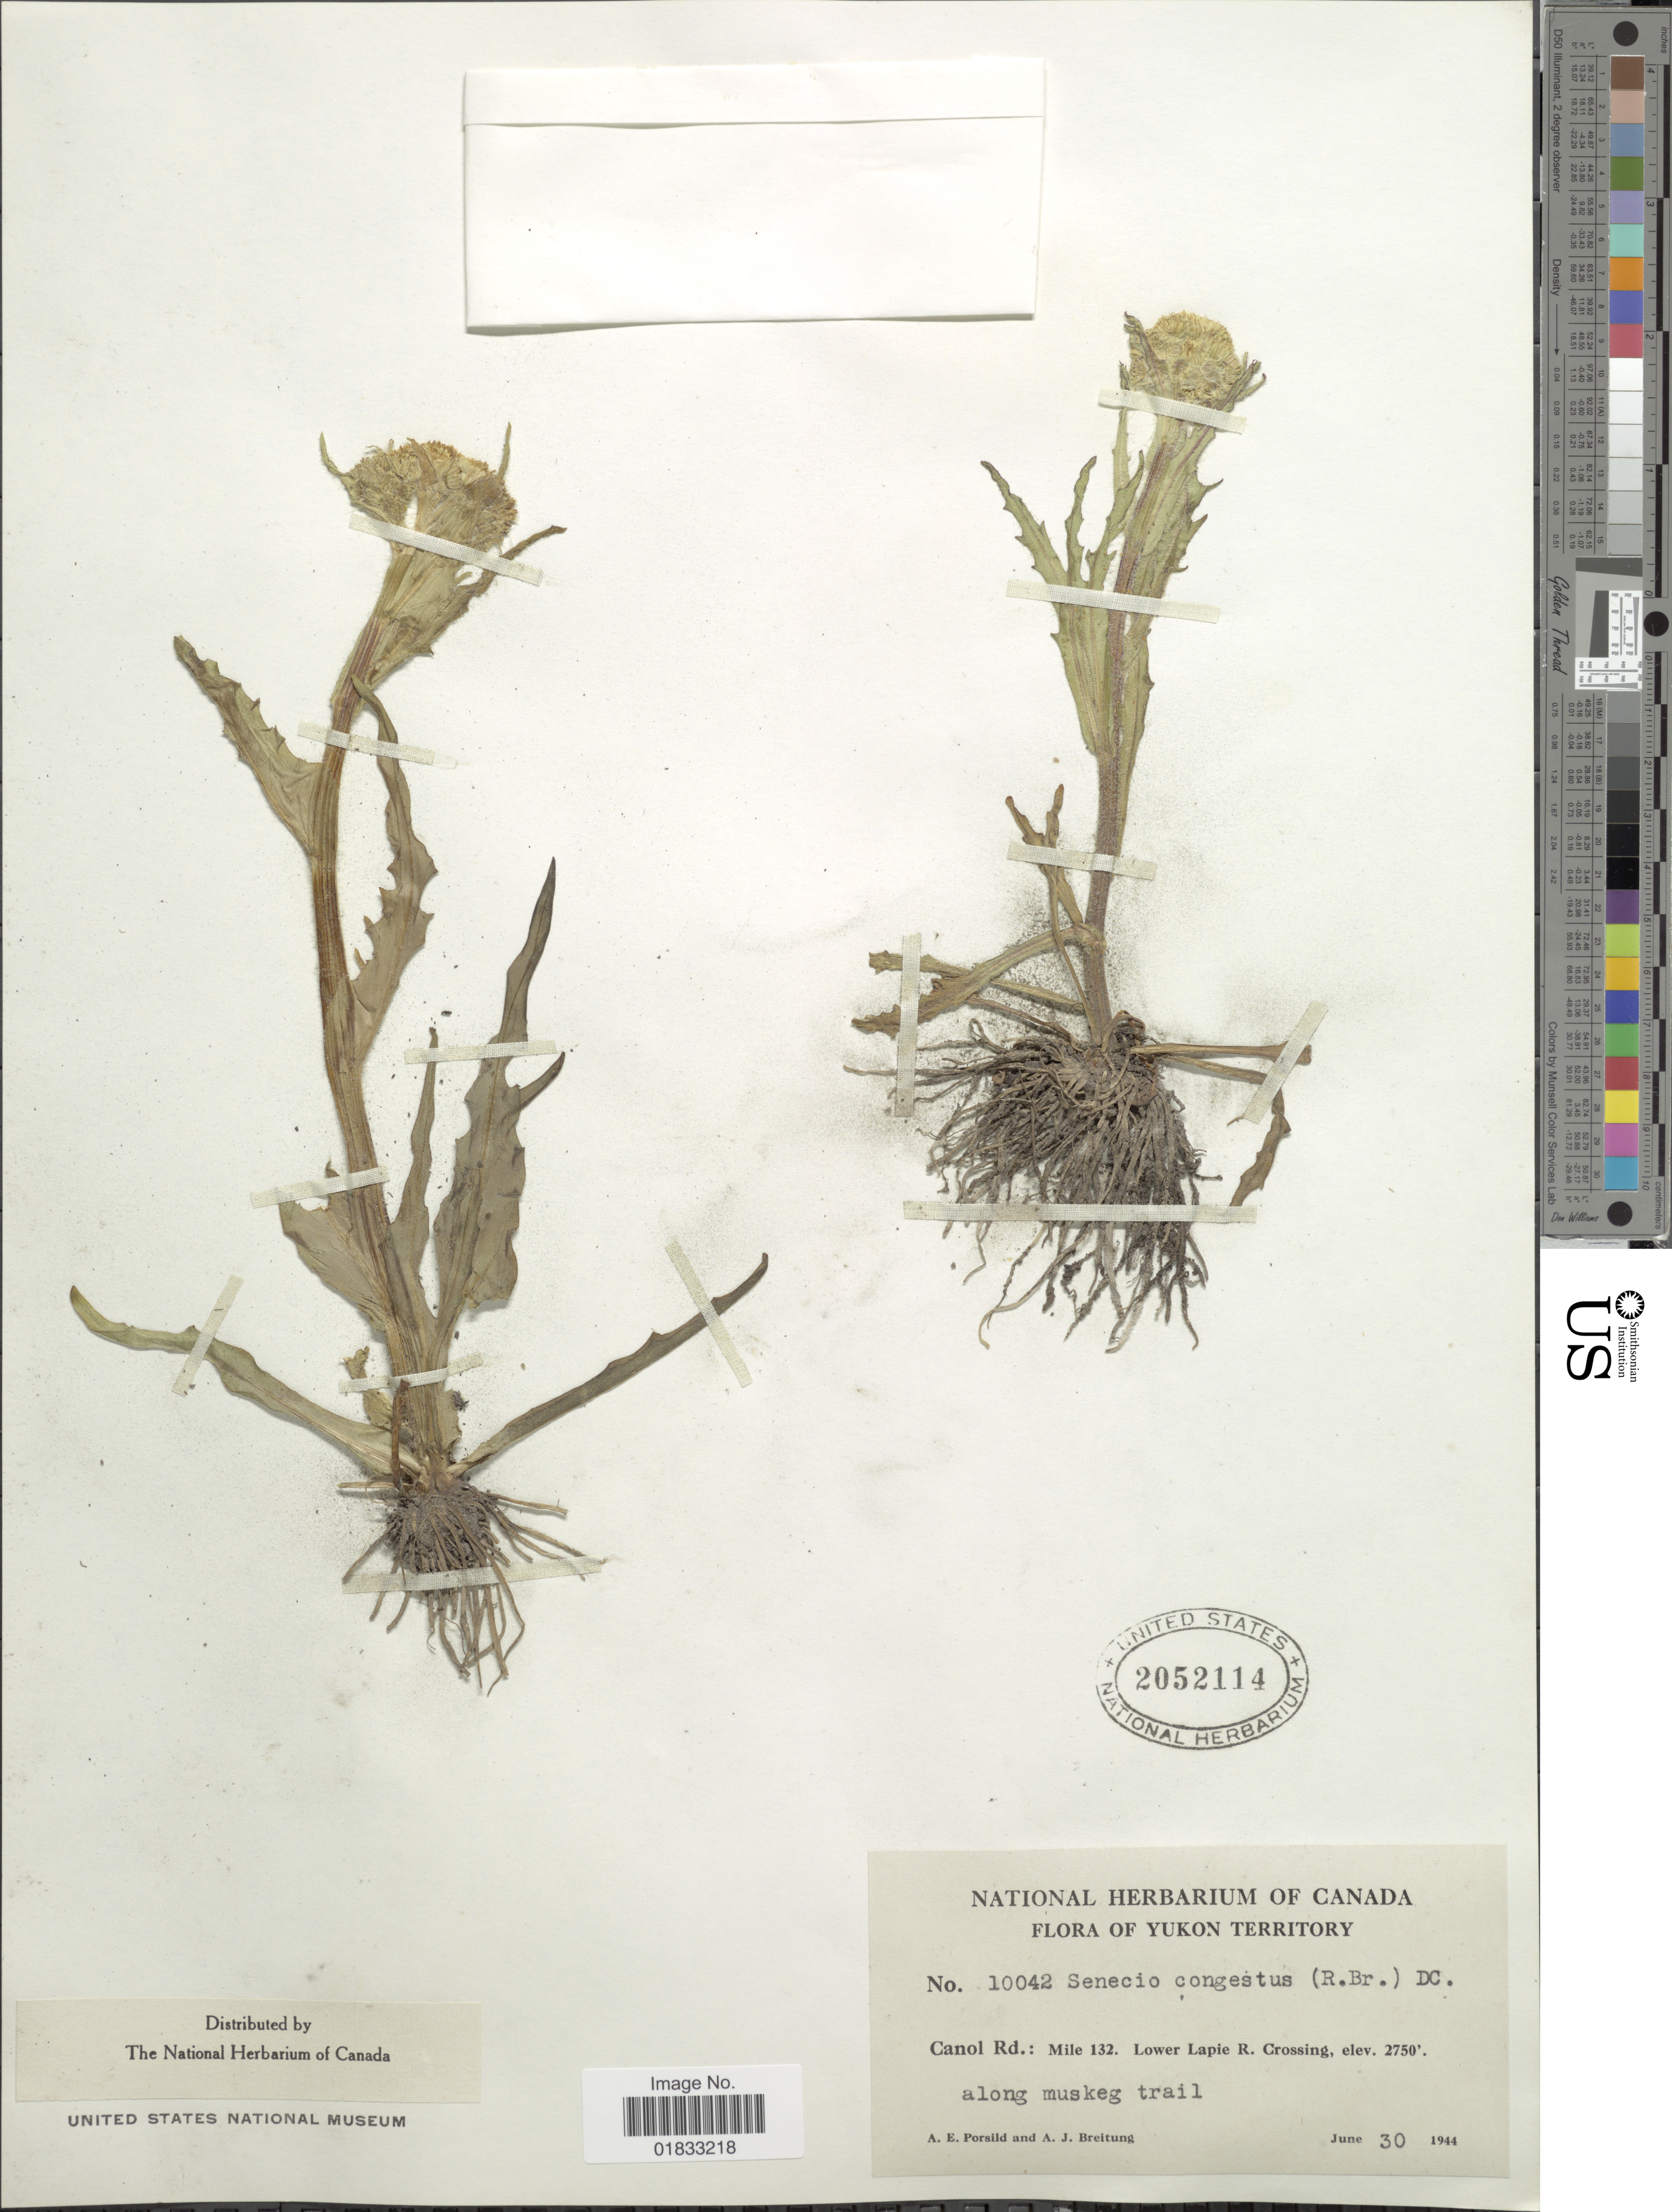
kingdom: Plantae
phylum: Tracheophyta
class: Magnoliopsida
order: Asterales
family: Asteraceae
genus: Tephroseris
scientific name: Tephroseris palustris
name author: (L.) Rchb.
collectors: A. E. Porsild & A. Breitung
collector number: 10042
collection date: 1944-06-30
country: Canada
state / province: Yukon Territory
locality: Canol Rd.: Mile 132. Lower Lapie R. Crossing, along muskeg trail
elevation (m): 838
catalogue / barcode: US 2052114